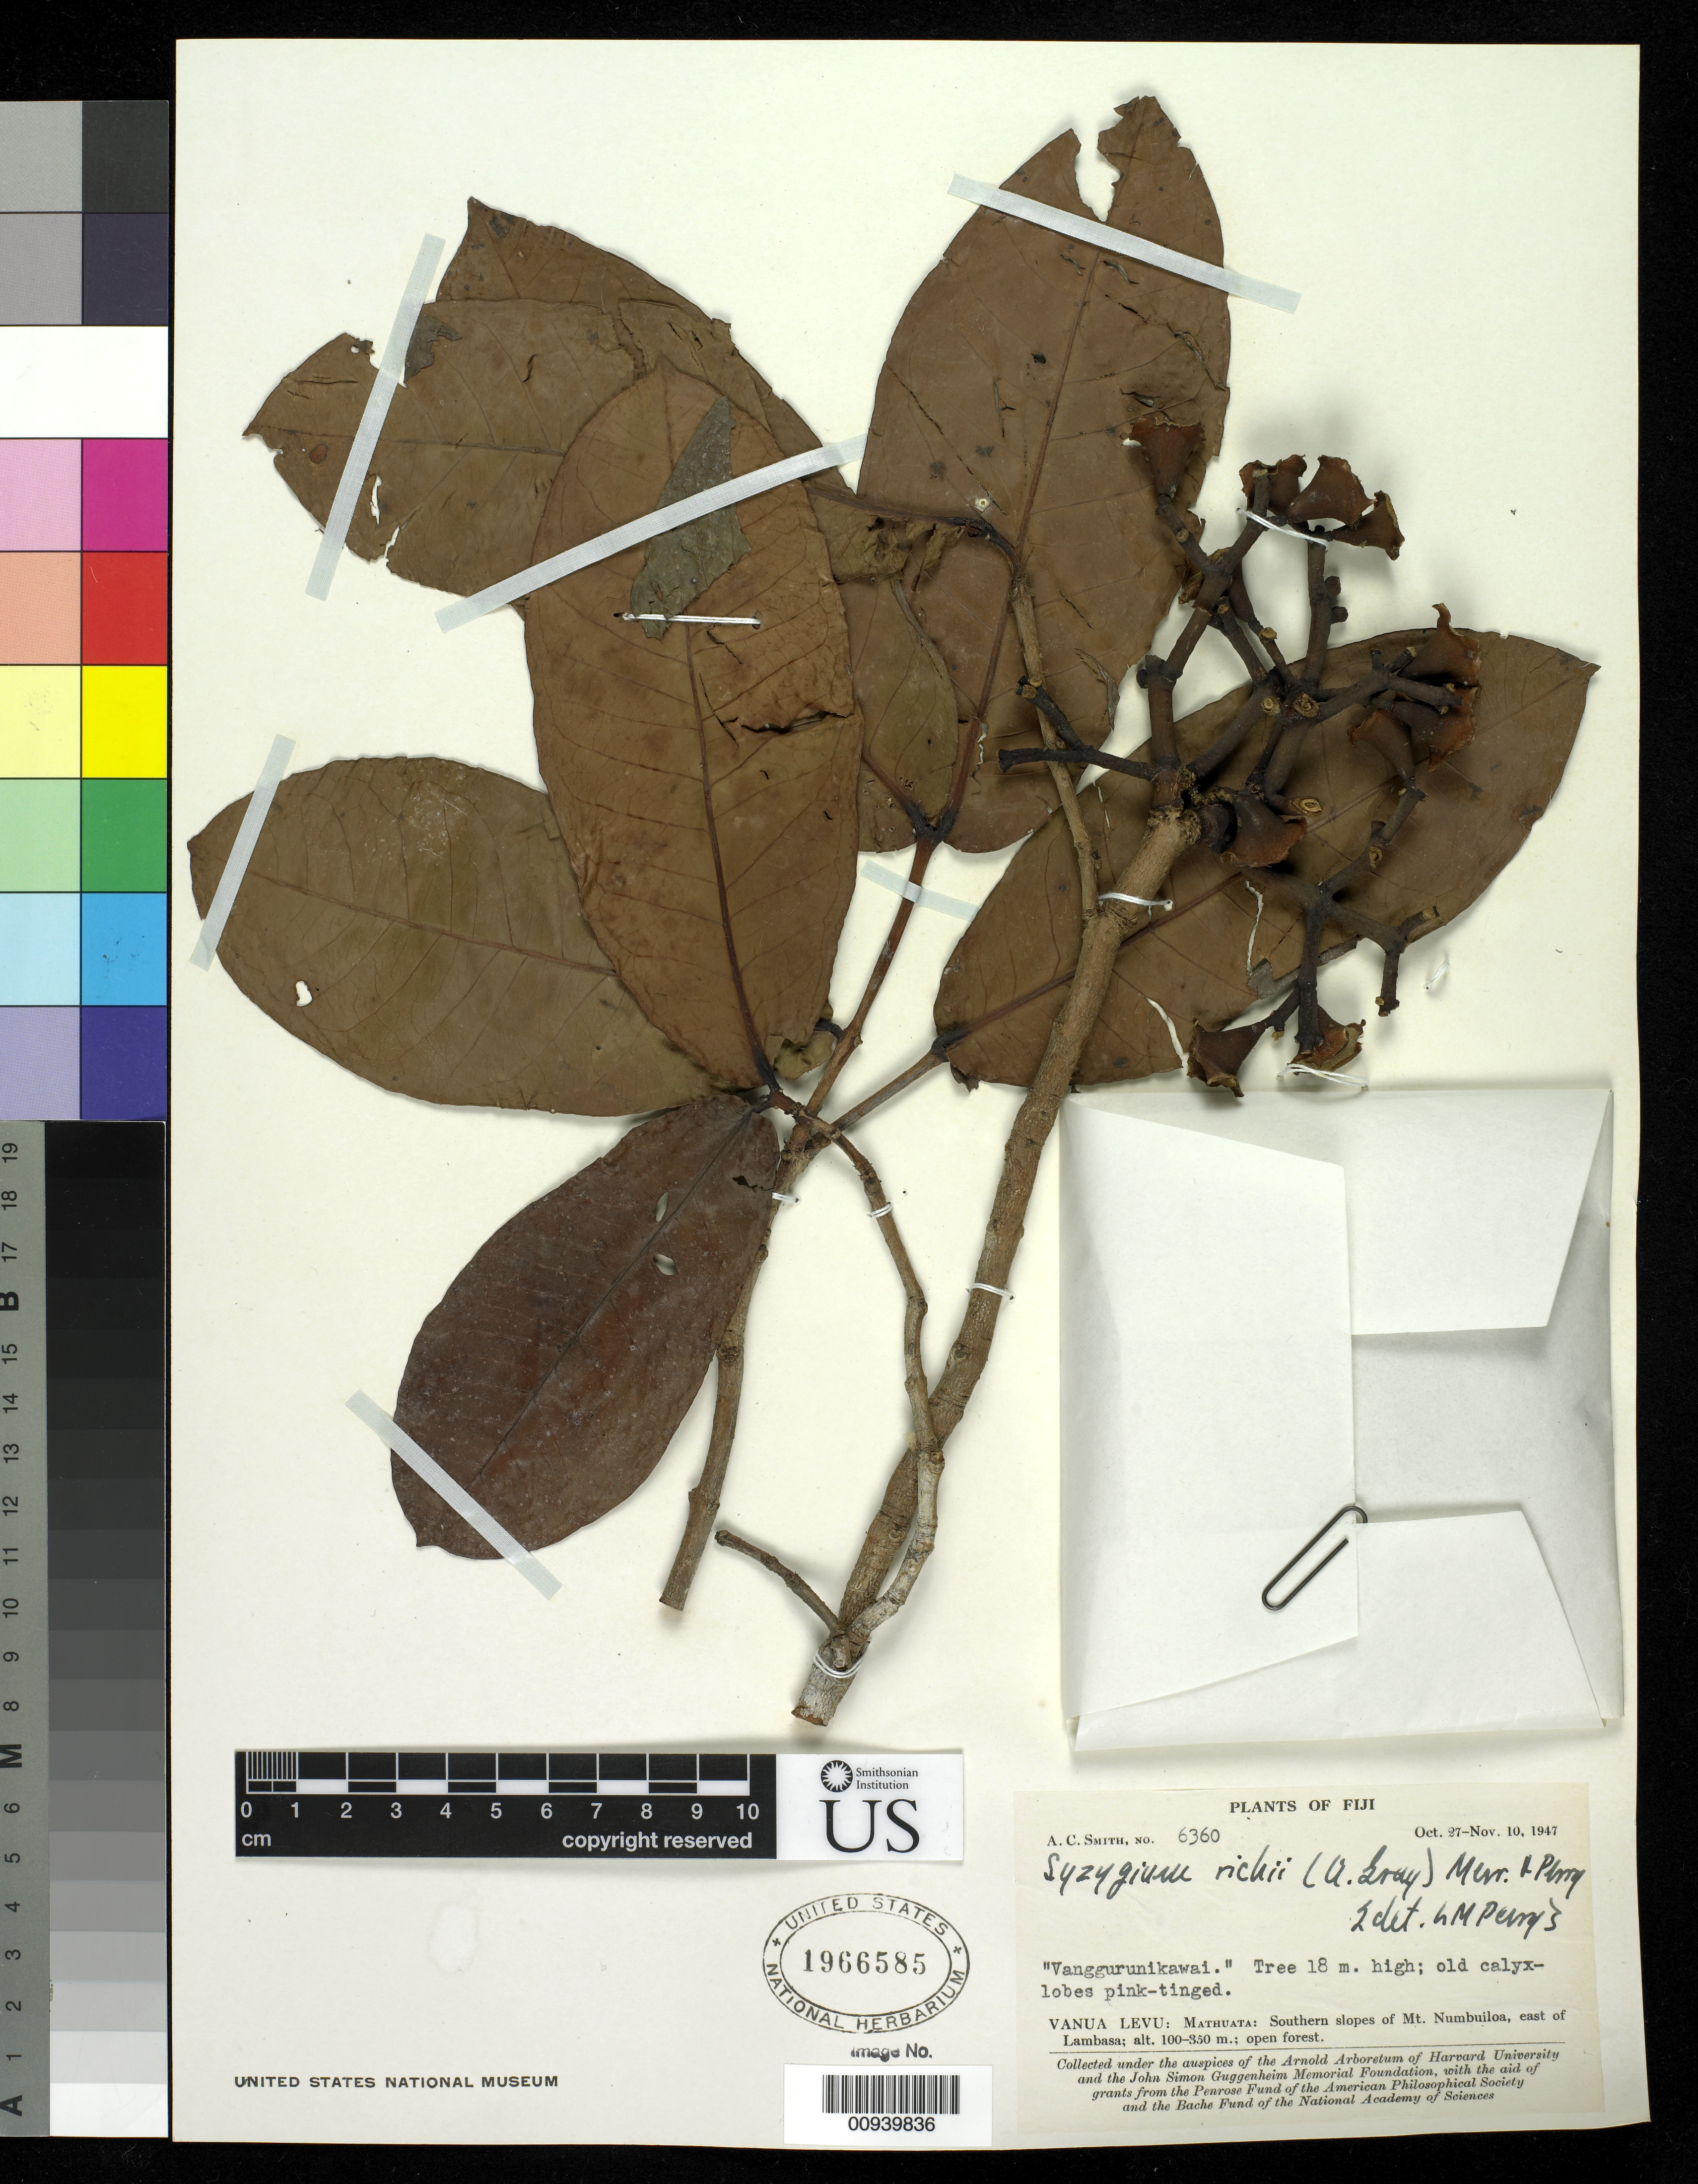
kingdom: Plantae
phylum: Tracheophyta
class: Magnoliopsida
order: Myrtales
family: Myrtaceae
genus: Syzygium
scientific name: Syzygium richii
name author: (A. Gray) Merr. & L.M. Perry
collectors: C. A. Smith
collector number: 6360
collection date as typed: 27 Oct 1947 to 10 Nov 1947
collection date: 1947-10-27/1947-11-10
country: Fiji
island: Macuata-i-wai [Mathuata-i-wai]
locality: Mathuata: Southern slopes of Mt. Numbuiloa, E of Lambassa.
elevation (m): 100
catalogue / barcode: US 1966585